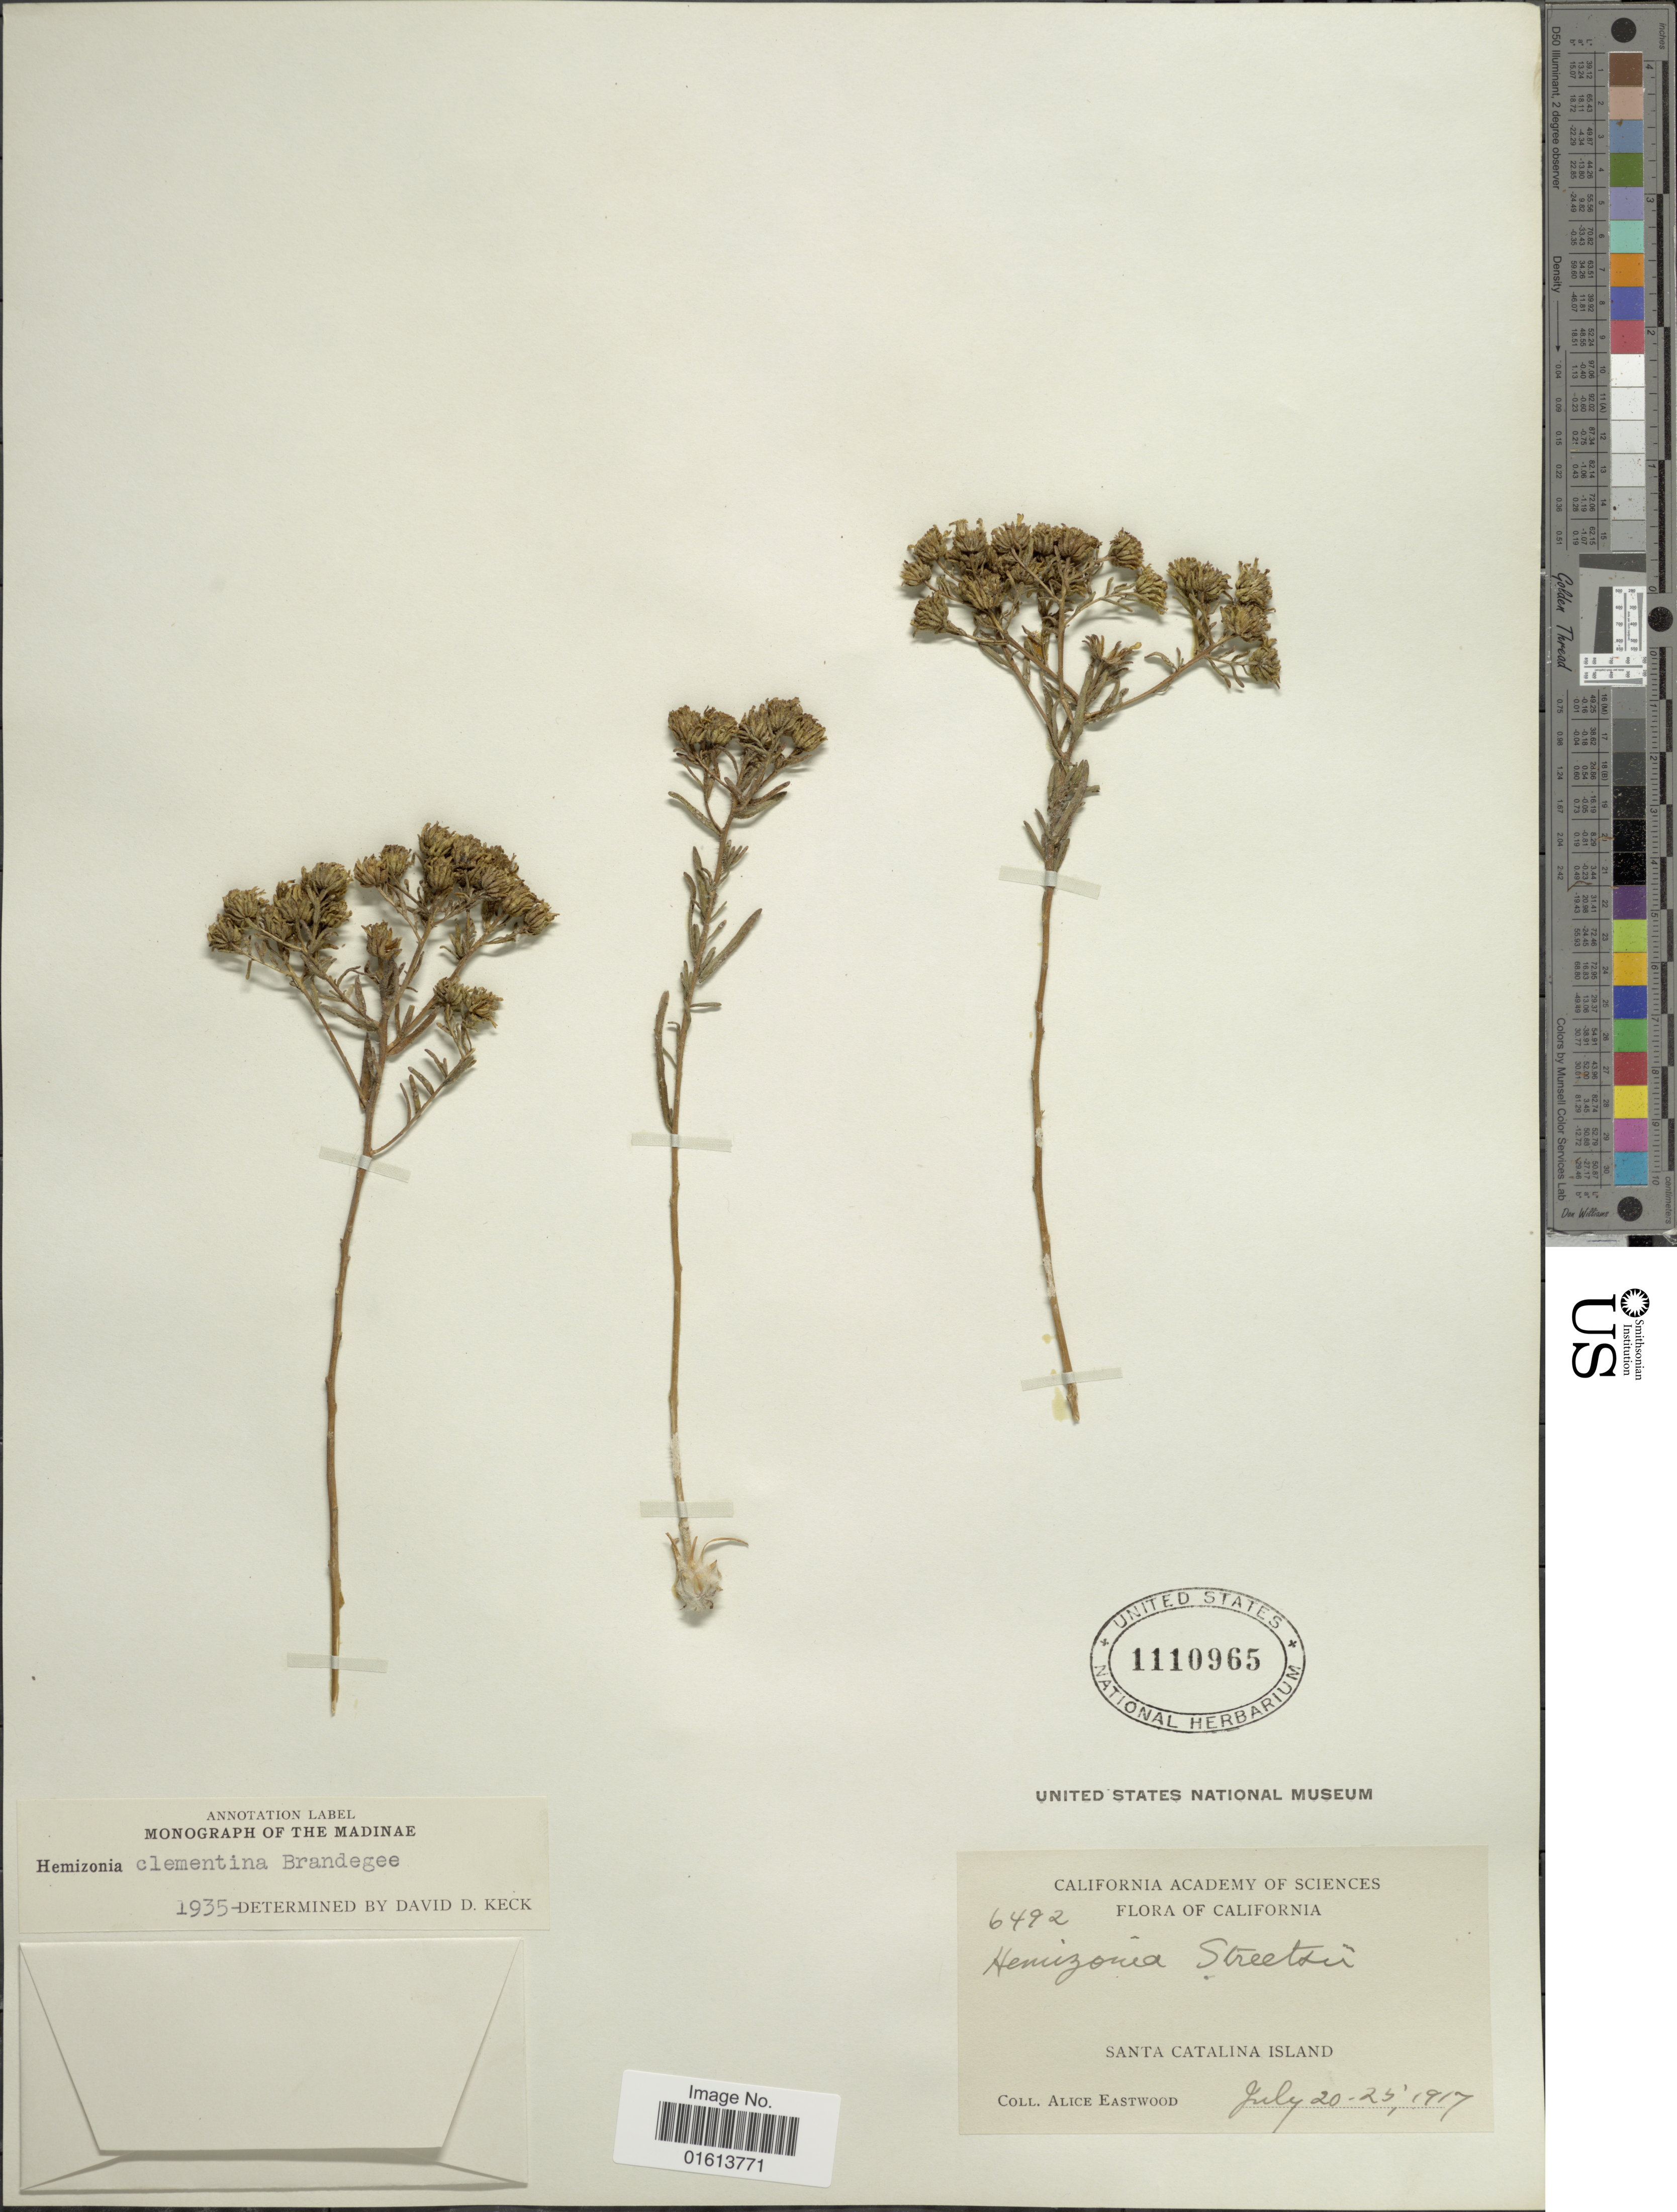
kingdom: Plantae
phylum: Tracheophyta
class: Magnoliopsida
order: Asterales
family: Asteraceae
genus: Deinandra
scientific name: Deinandra clementina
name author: (Brandegee) B.G. Baldwin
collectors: A. Eastwood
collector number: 6492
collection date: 1917-07-20/1917-07-25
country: United States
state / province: California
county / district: Los Angeles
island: Santa Catalina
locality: California. Santa Catalina Island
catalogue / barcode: US 1110965